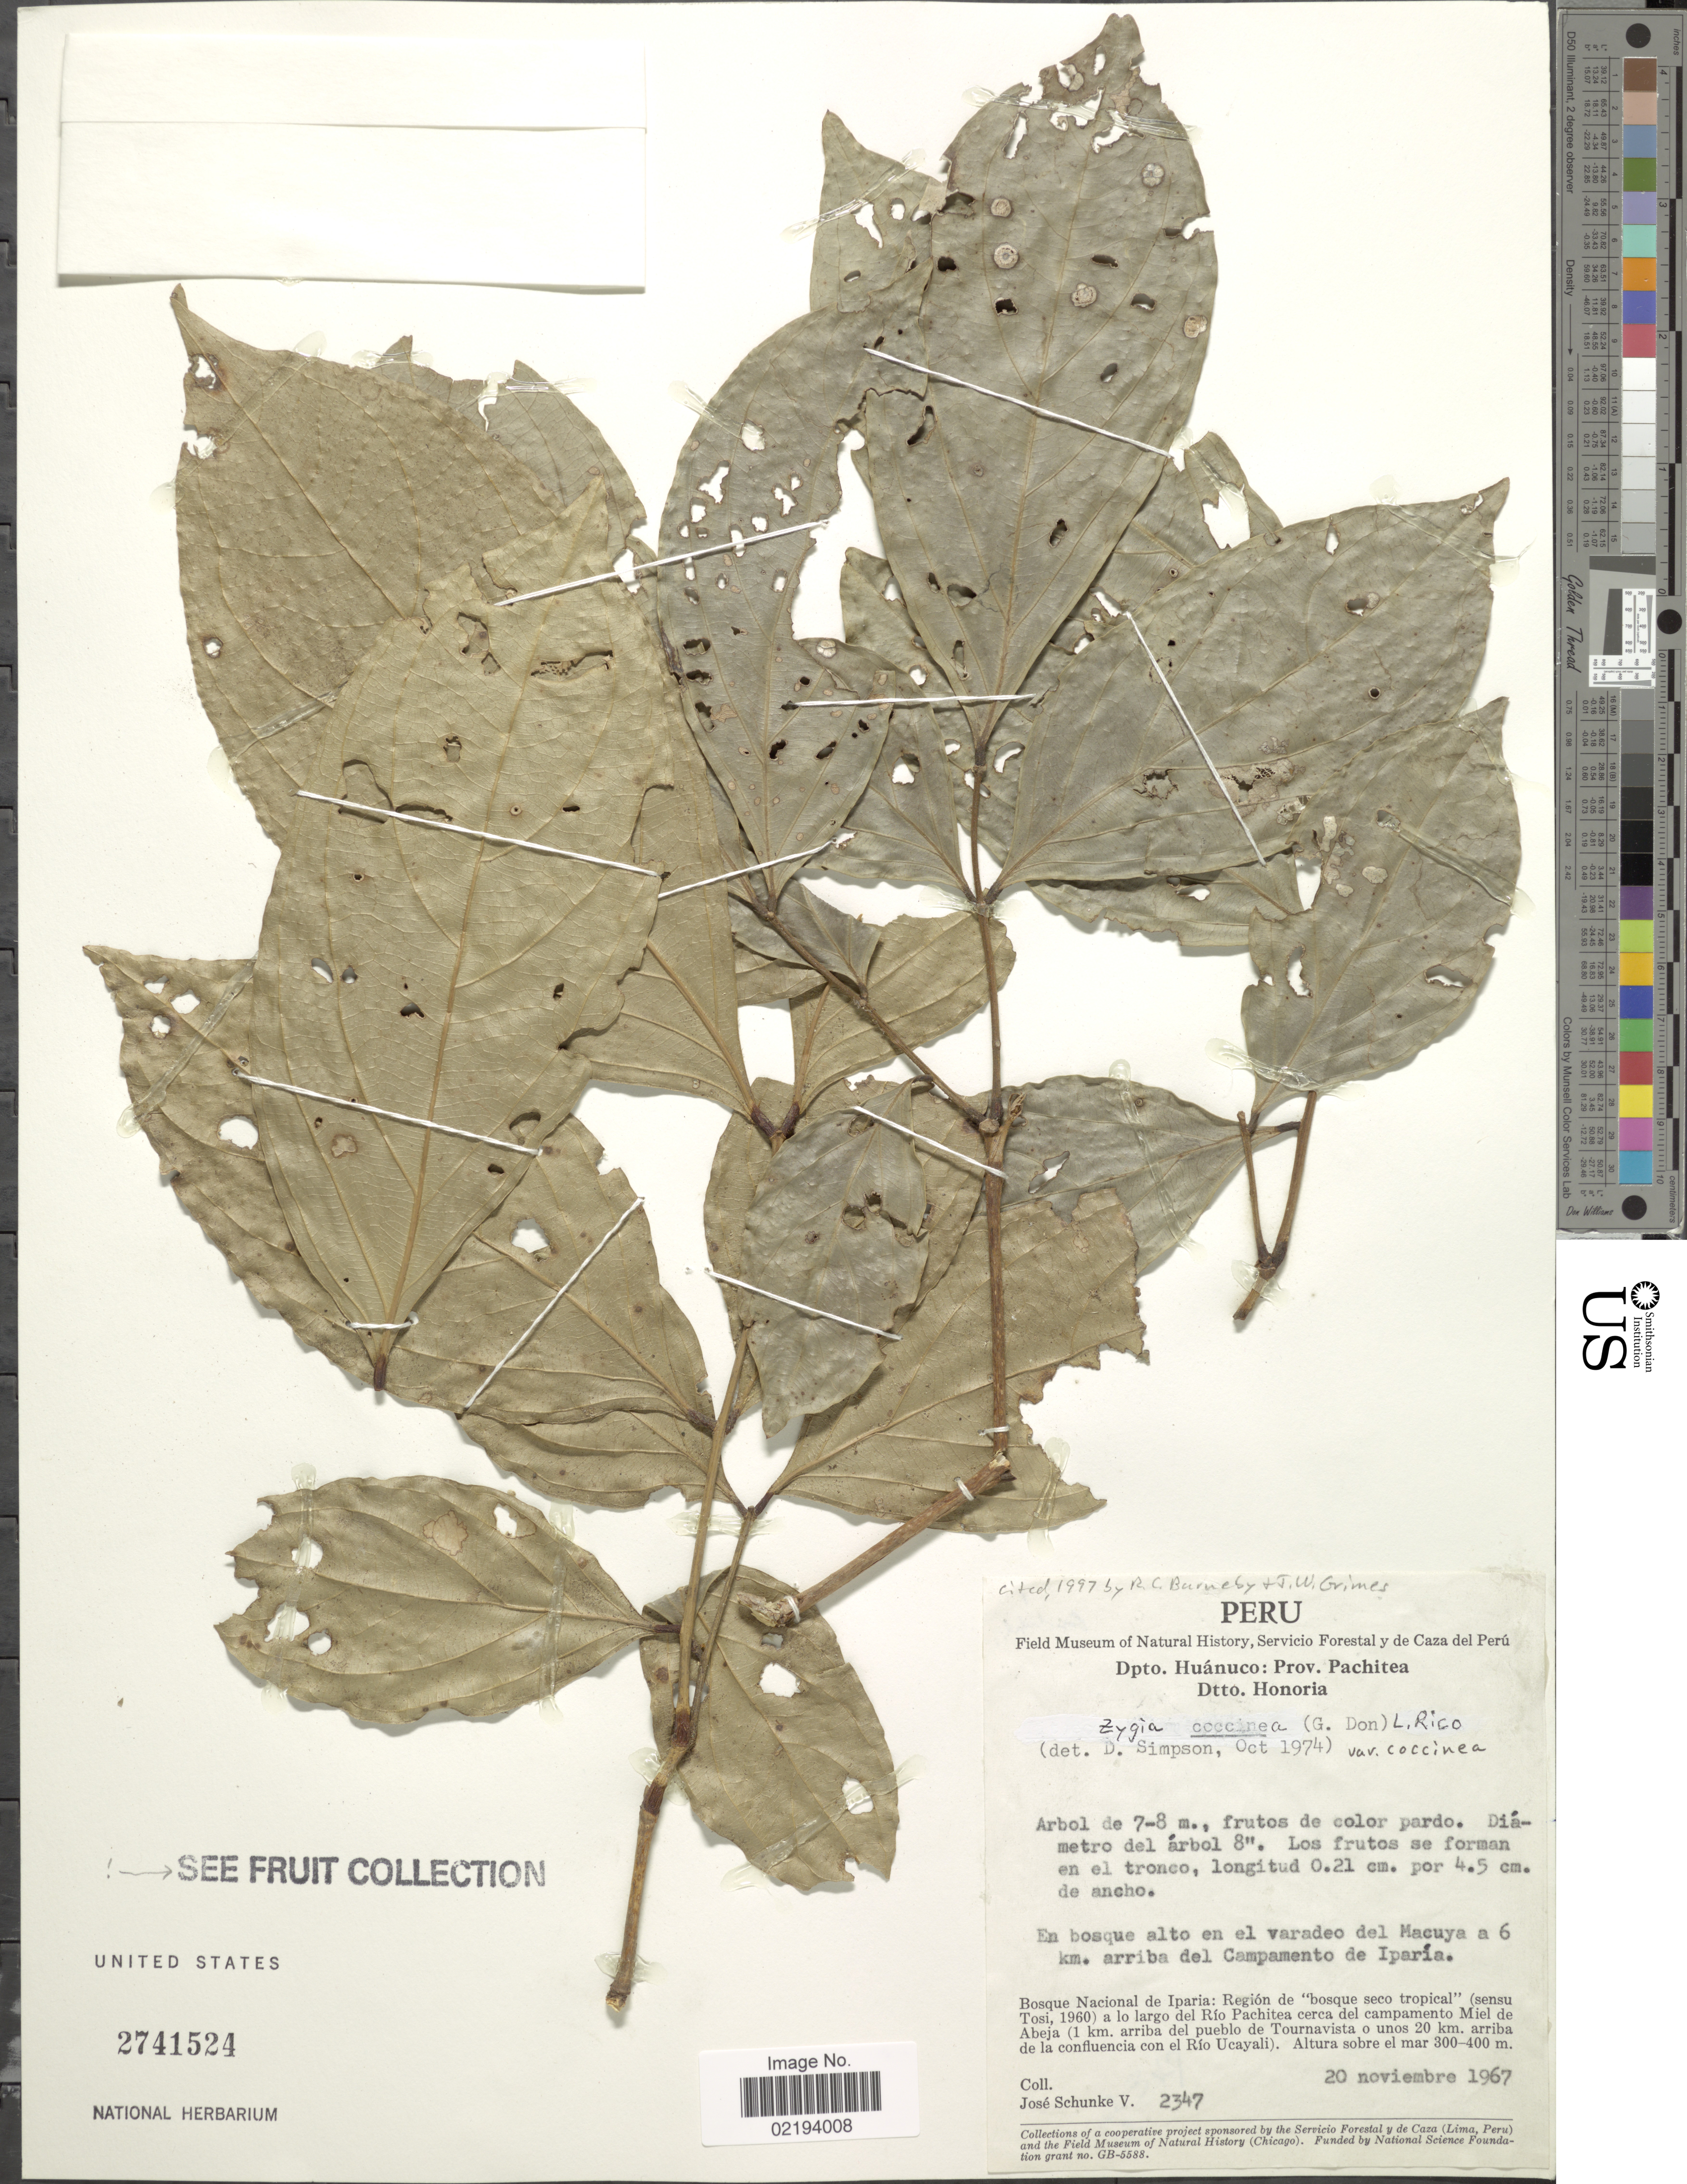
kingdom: Plantae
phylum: Tracheophyta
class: Magnoliopsida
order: Fabales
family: Fabaceae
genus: Zygia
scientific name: Zygia coccinea var. coccinea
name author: (G. Don) L. Rico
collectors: J. Schunke Vigo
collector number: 2347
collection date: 1967-11-20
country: Peru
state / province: Huánuco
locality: Dpto. Huánuco: Prov. Pachitea Dtto Honoria, En bosque alto en el varadeo del Macuya a 6 km arriba del Campamento de Iparía, Bosque Nacional de Iparia: región de 'bosque seco tropical' (sensu Tosi, 1960) a lo largo del Río Pachitea cerca del campamento Miel de Abeja (1 km arriba del pueblo de Tournavista o unos 20 km arriba de la confluencia con el Río Ucayali)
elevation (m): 300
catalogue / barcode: US 2741524